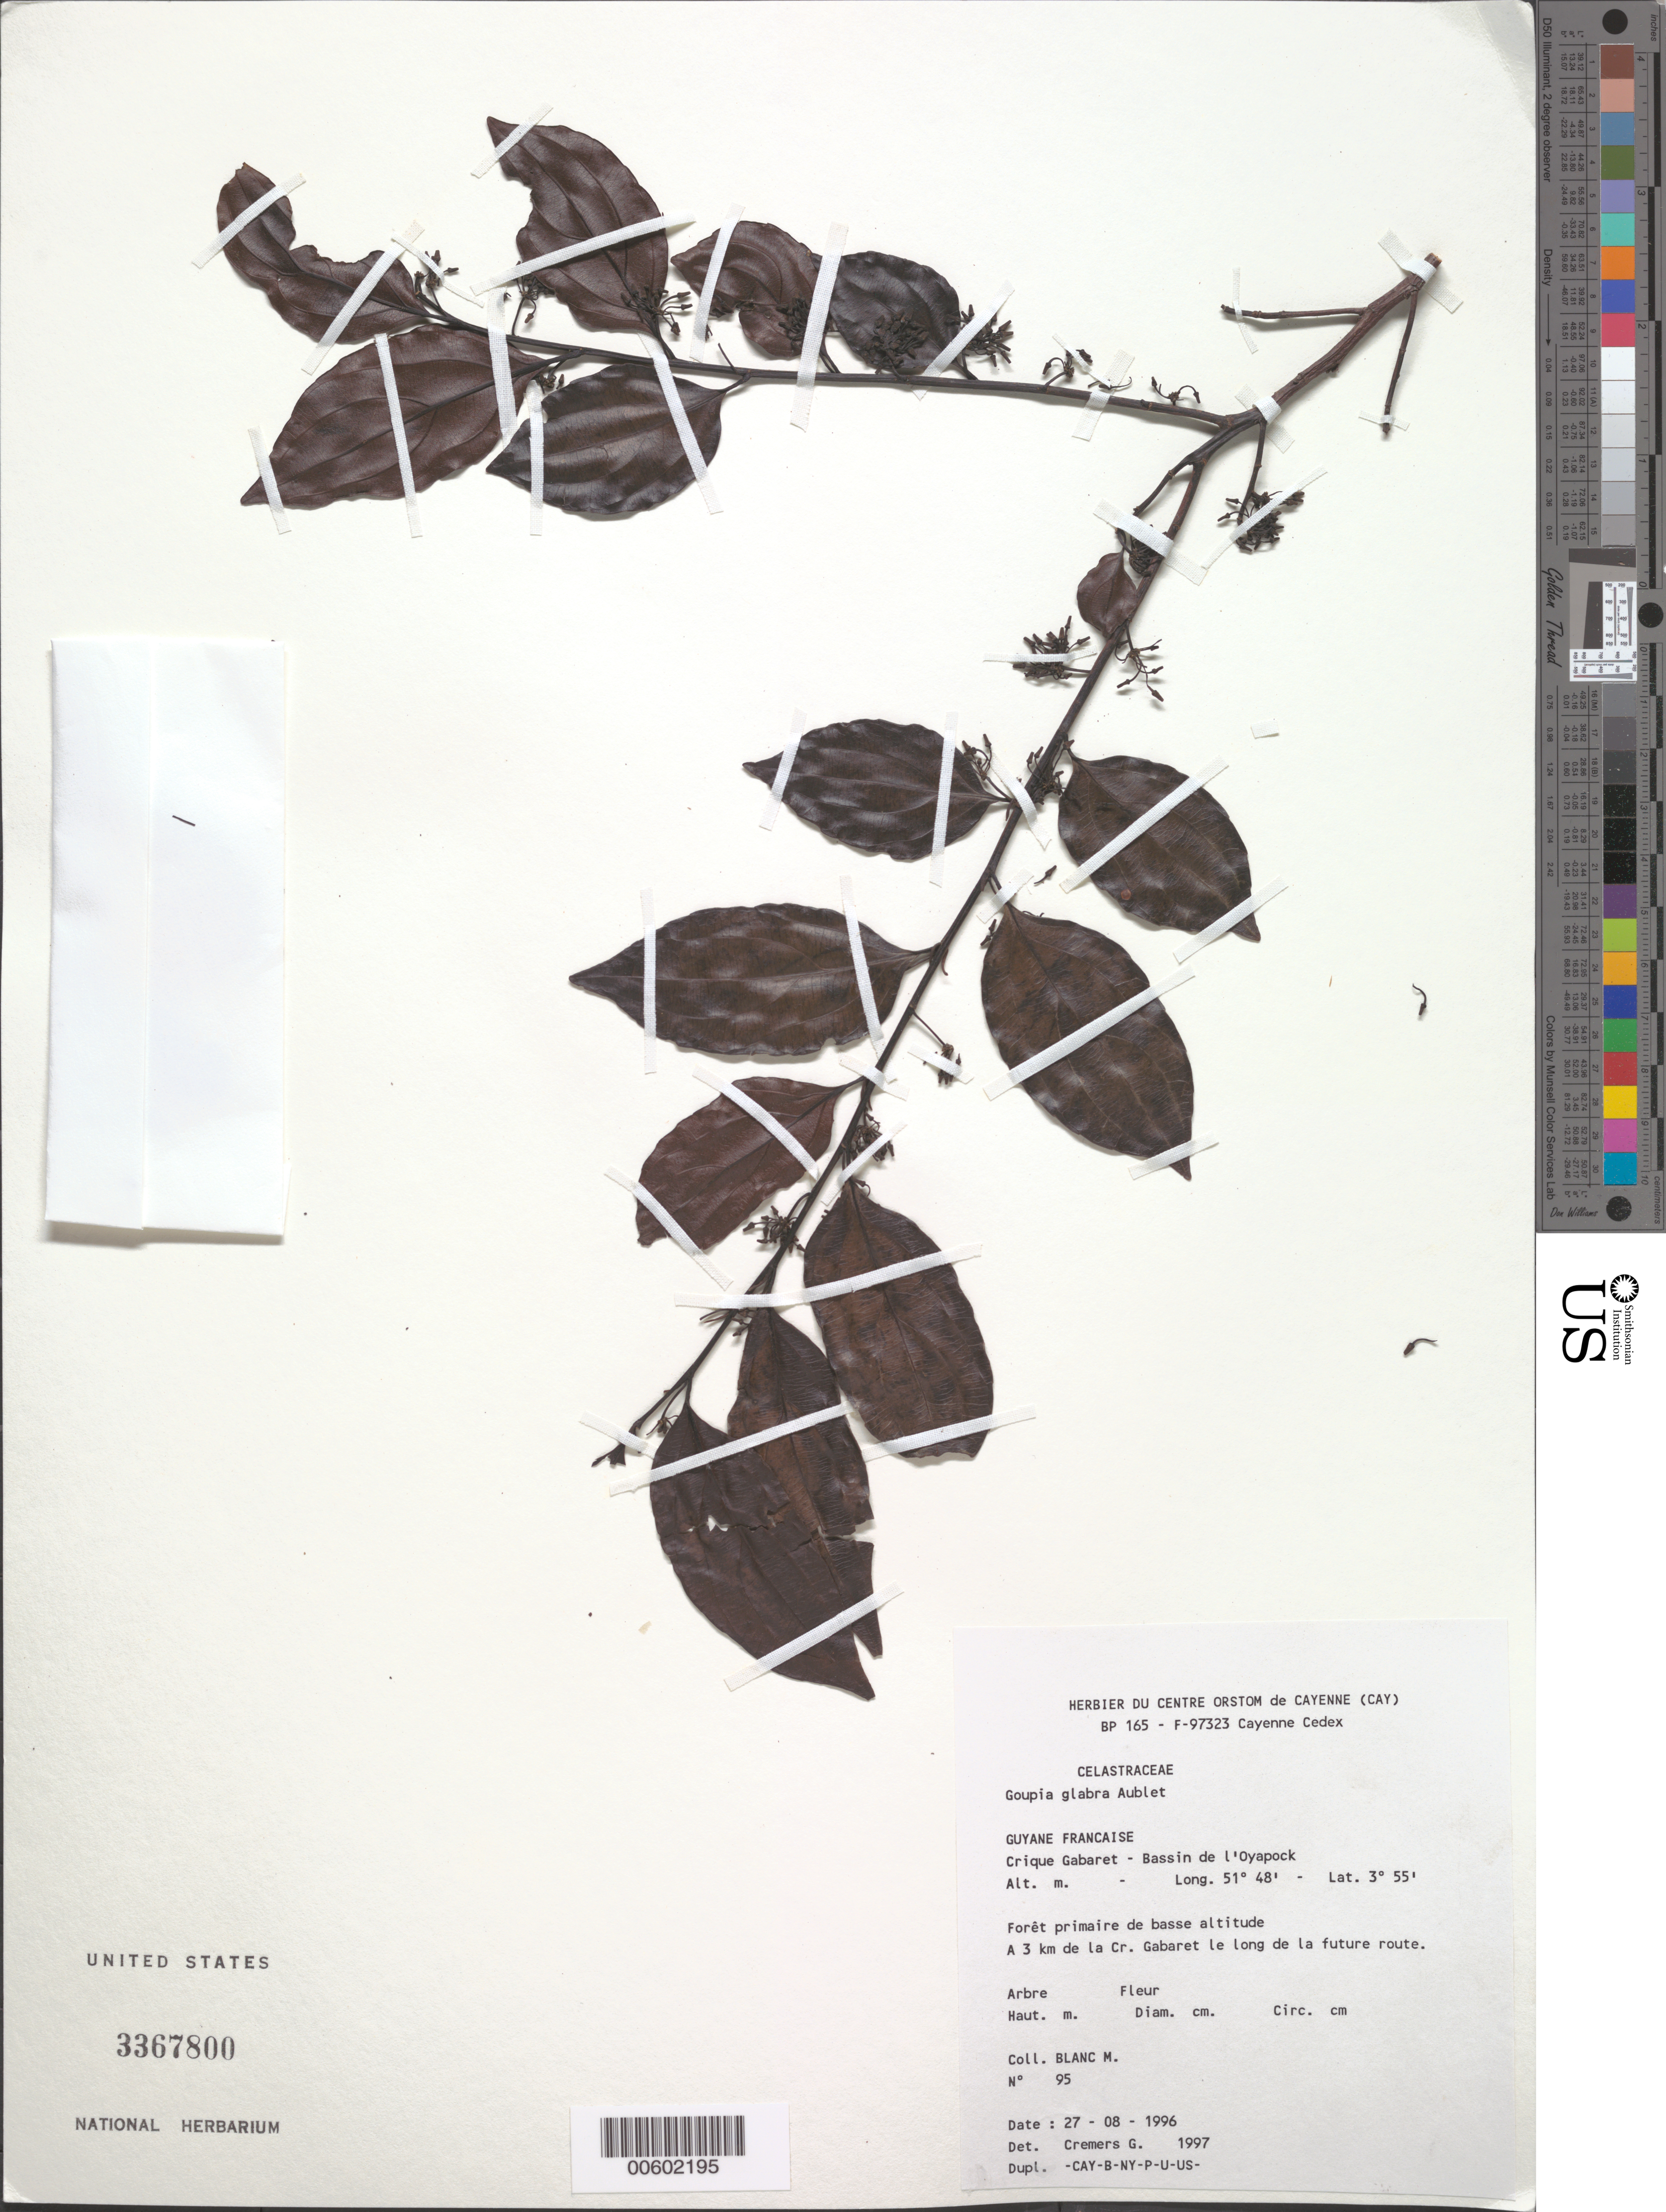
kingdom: Plantae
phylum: Tracheophyta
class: Magnoliopsida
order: Malpighiales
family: Goupiaceae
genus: Goupia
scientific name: Goupia glabra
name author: Aubl.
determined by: Cremers, Georges A.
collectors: M. Blanc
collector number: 95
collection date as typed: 27-Aug-96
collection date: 1996-08-27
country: French Guiana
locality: Crique Gabaret, Bassin de l'Oyapock, 3 km de la Crique Gabaret le long de la future route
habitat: Low primary forest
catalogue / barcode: US 3367800